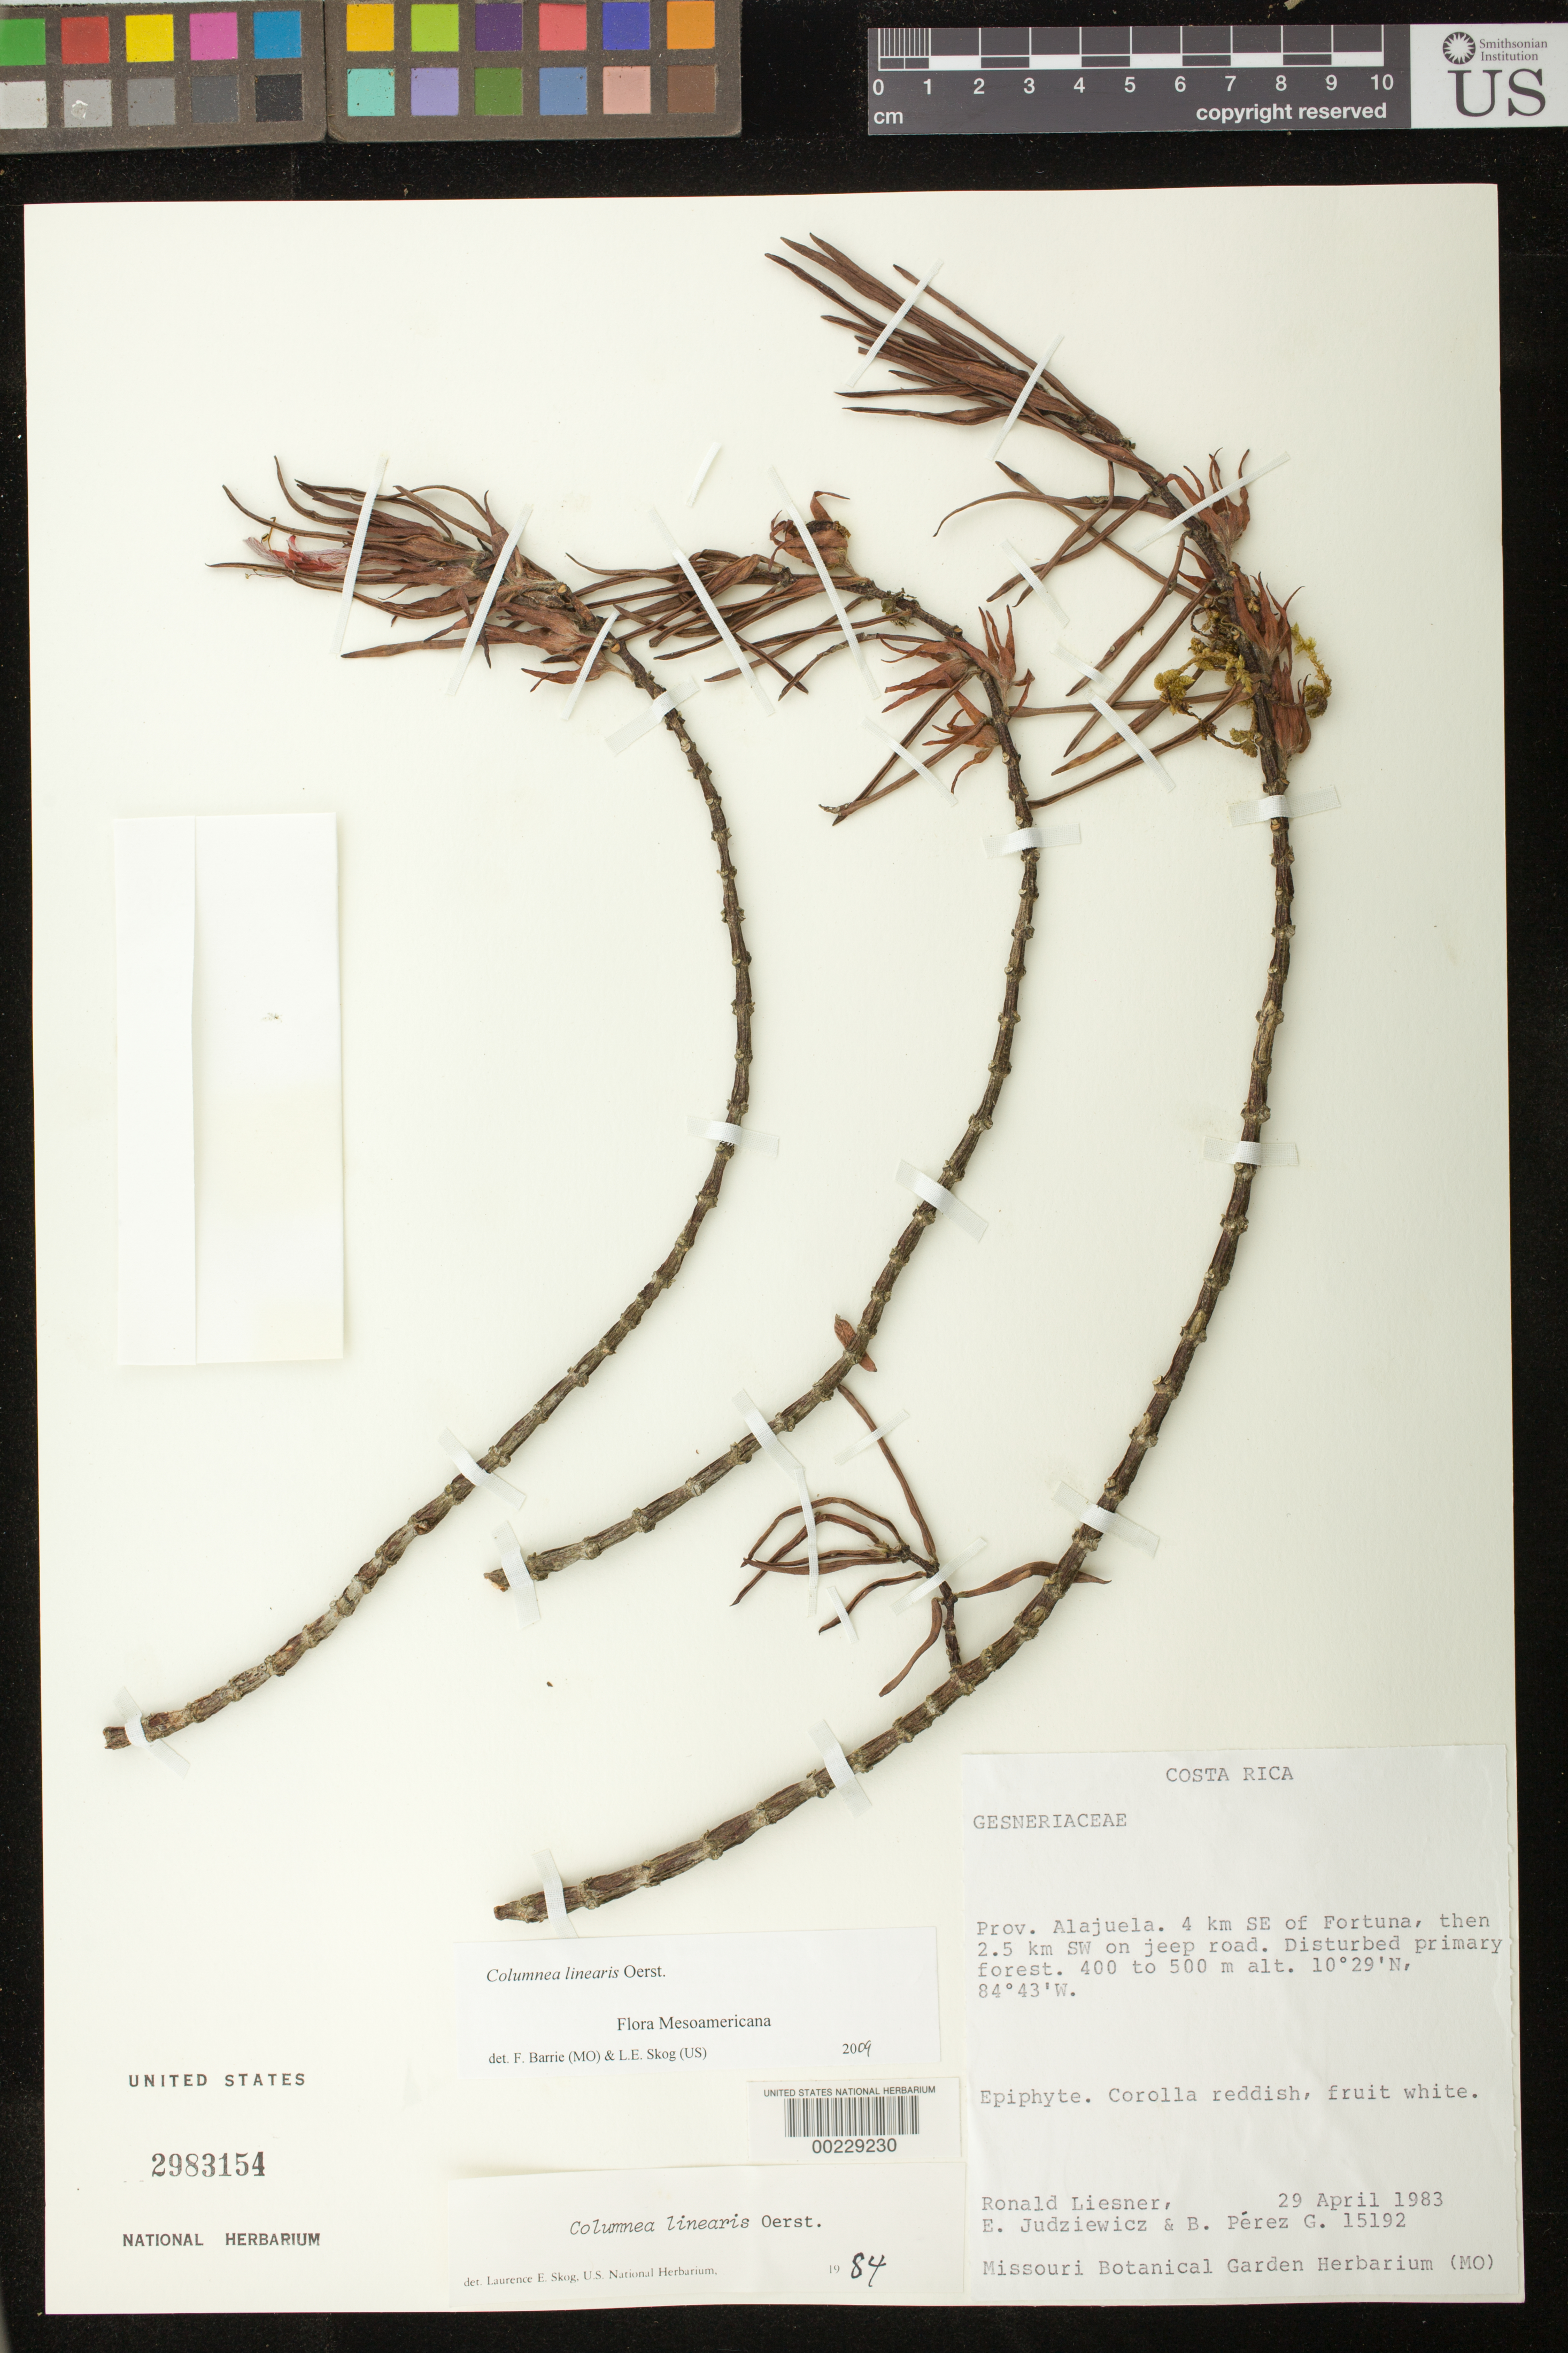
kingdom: Plantae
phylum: Tracheophyta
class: Magnoliopsida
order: Lamiales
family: Gesneriaceae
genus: Columnea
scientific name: Columnea linearis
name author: Oerst.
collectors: R. L. Liesner, E. J. Judziewicz & B. Perez G.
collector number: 15192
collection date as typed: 29 Apr 1983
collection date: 1983-04-29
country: Costa Rica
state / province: Alajuela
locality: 4 km SE of Fortuna, then 2.5 km SW on jeep road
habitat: Disturbed primary forest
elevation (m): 400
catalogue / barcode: US 2983154